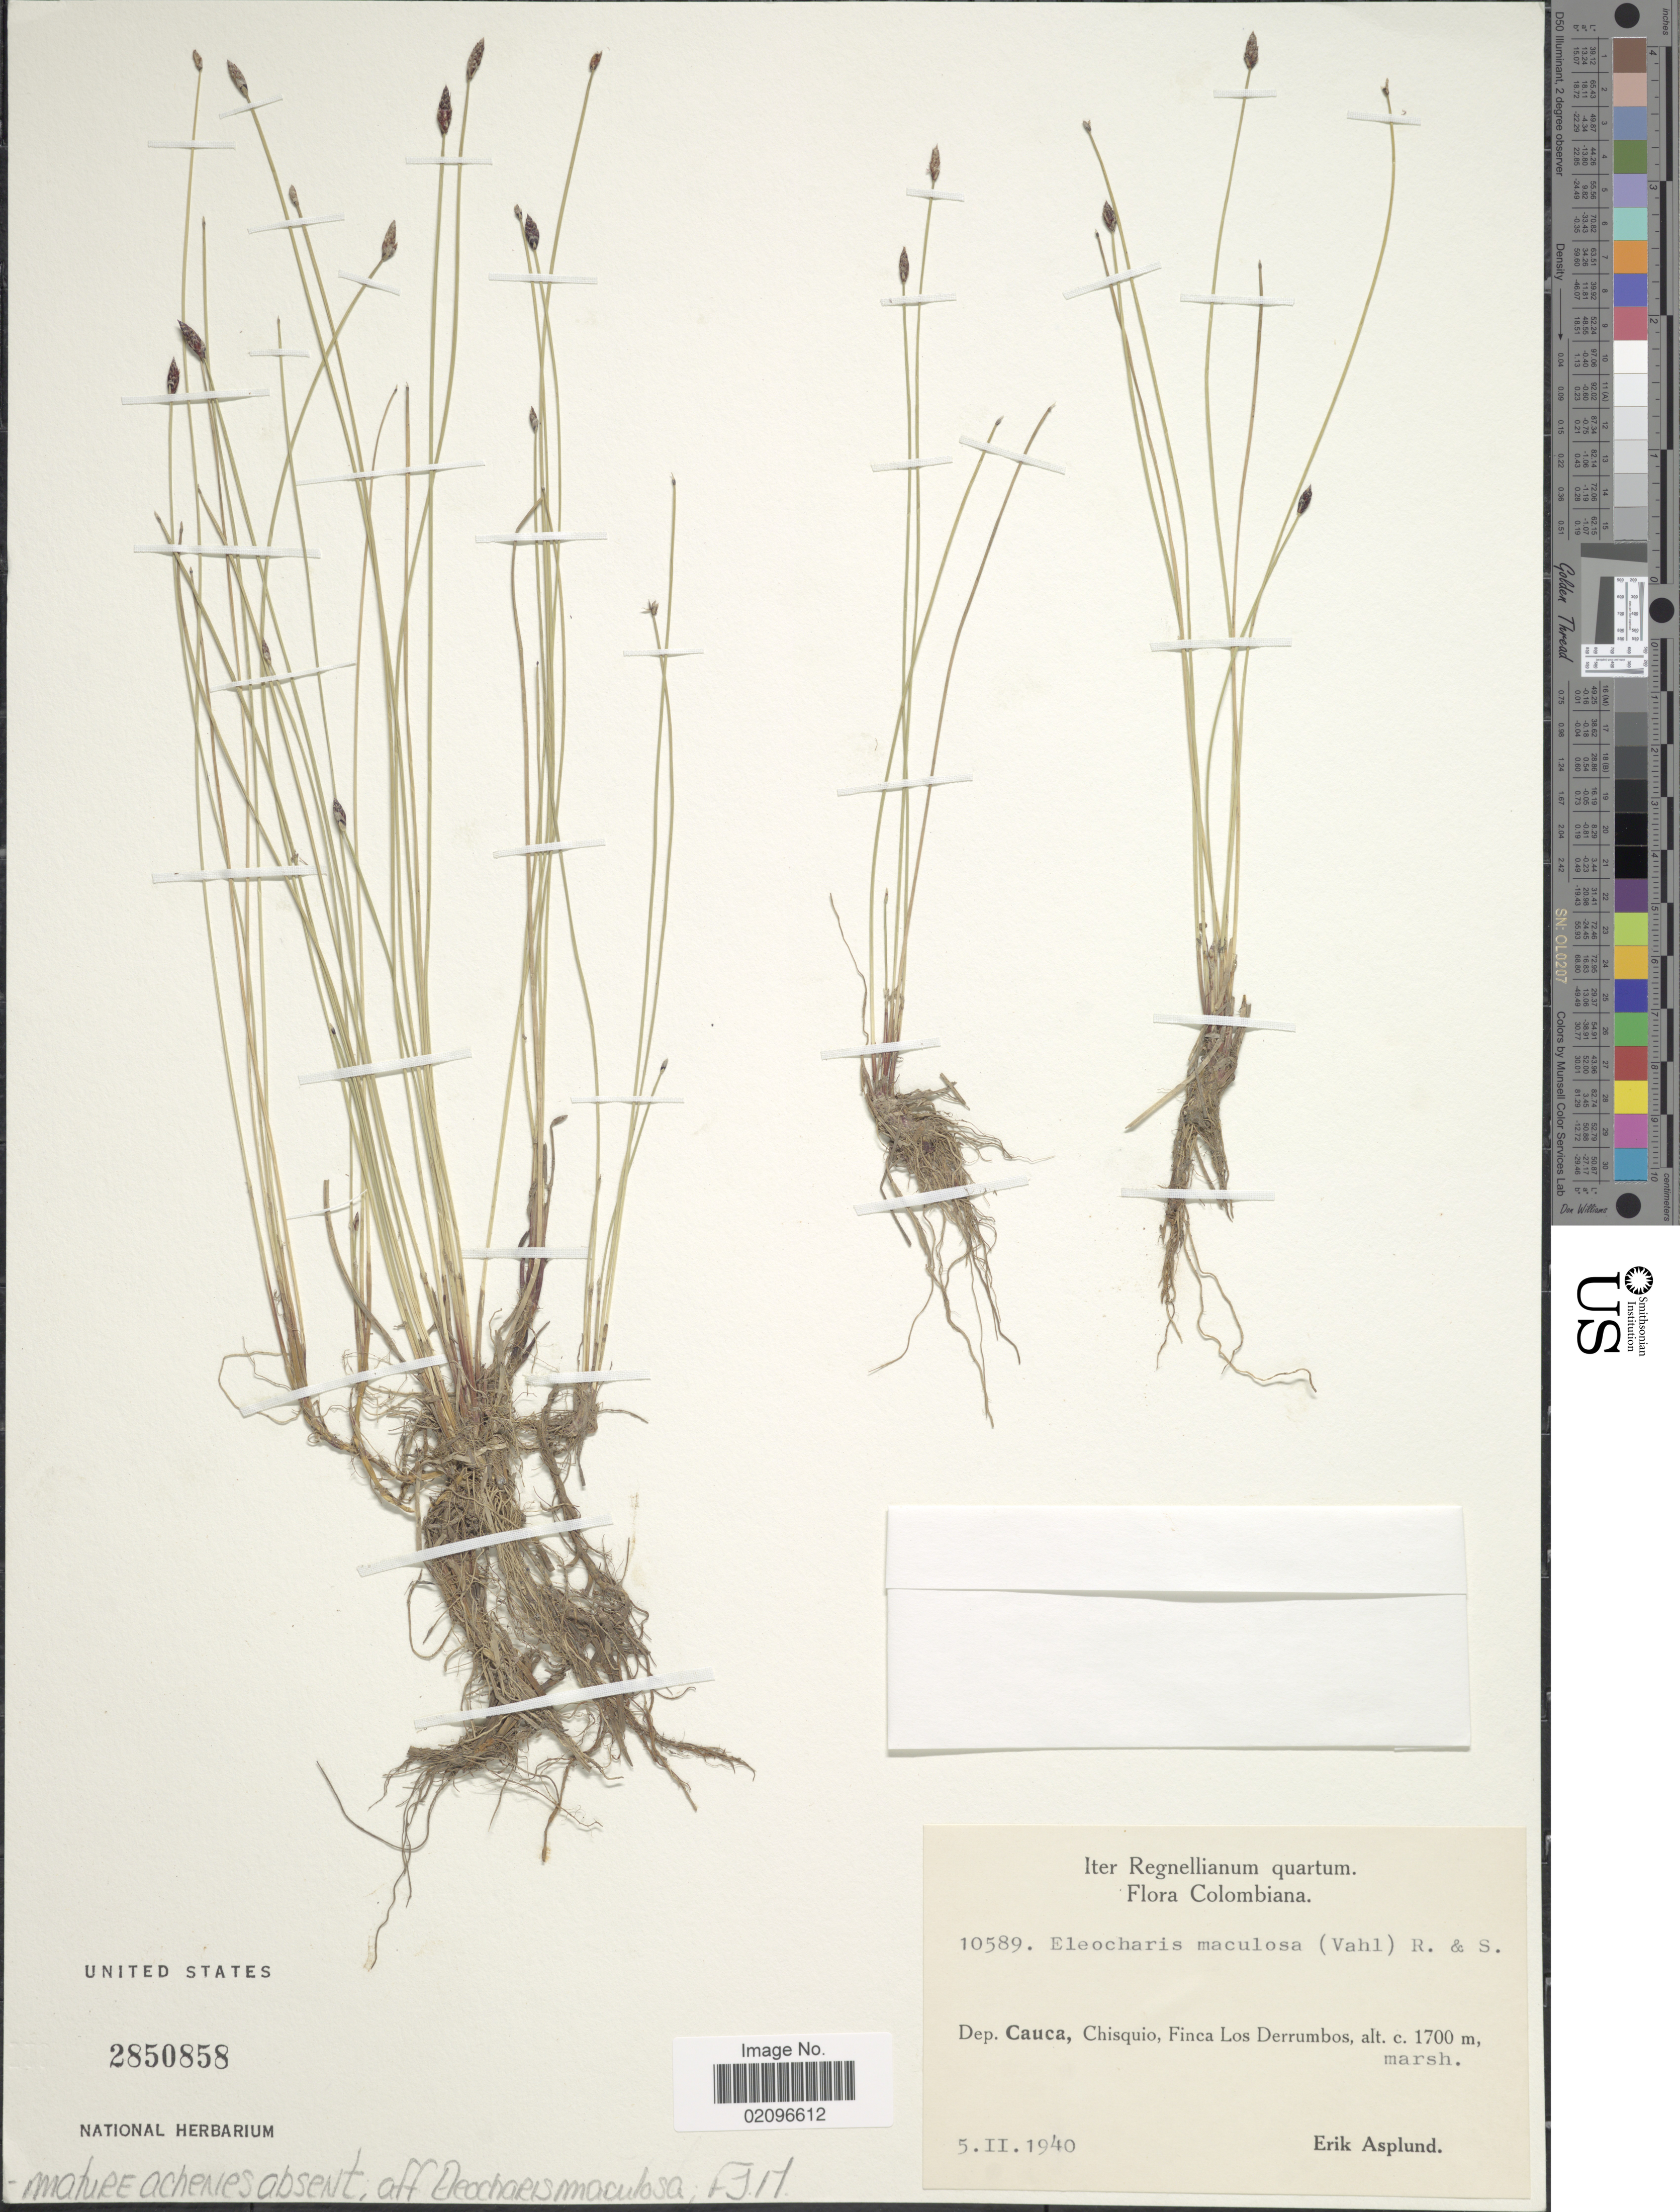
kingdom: Plantae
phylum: Tracheophyta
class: Liliopsida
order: Poales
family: Cyperaceae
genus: Eleocharis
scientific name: Eleocharis maculosa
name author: (Vahl) Roem. & Schult.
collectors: E. Asplund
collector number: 10589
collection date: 1940-02-05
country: Colombia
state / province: Cauca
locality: Dep. Cauca, Chisquio, Finca Los Derrumbos. Iter Regnellianum quartum, Colombiana.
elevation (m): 1700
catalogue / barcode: US 2850858